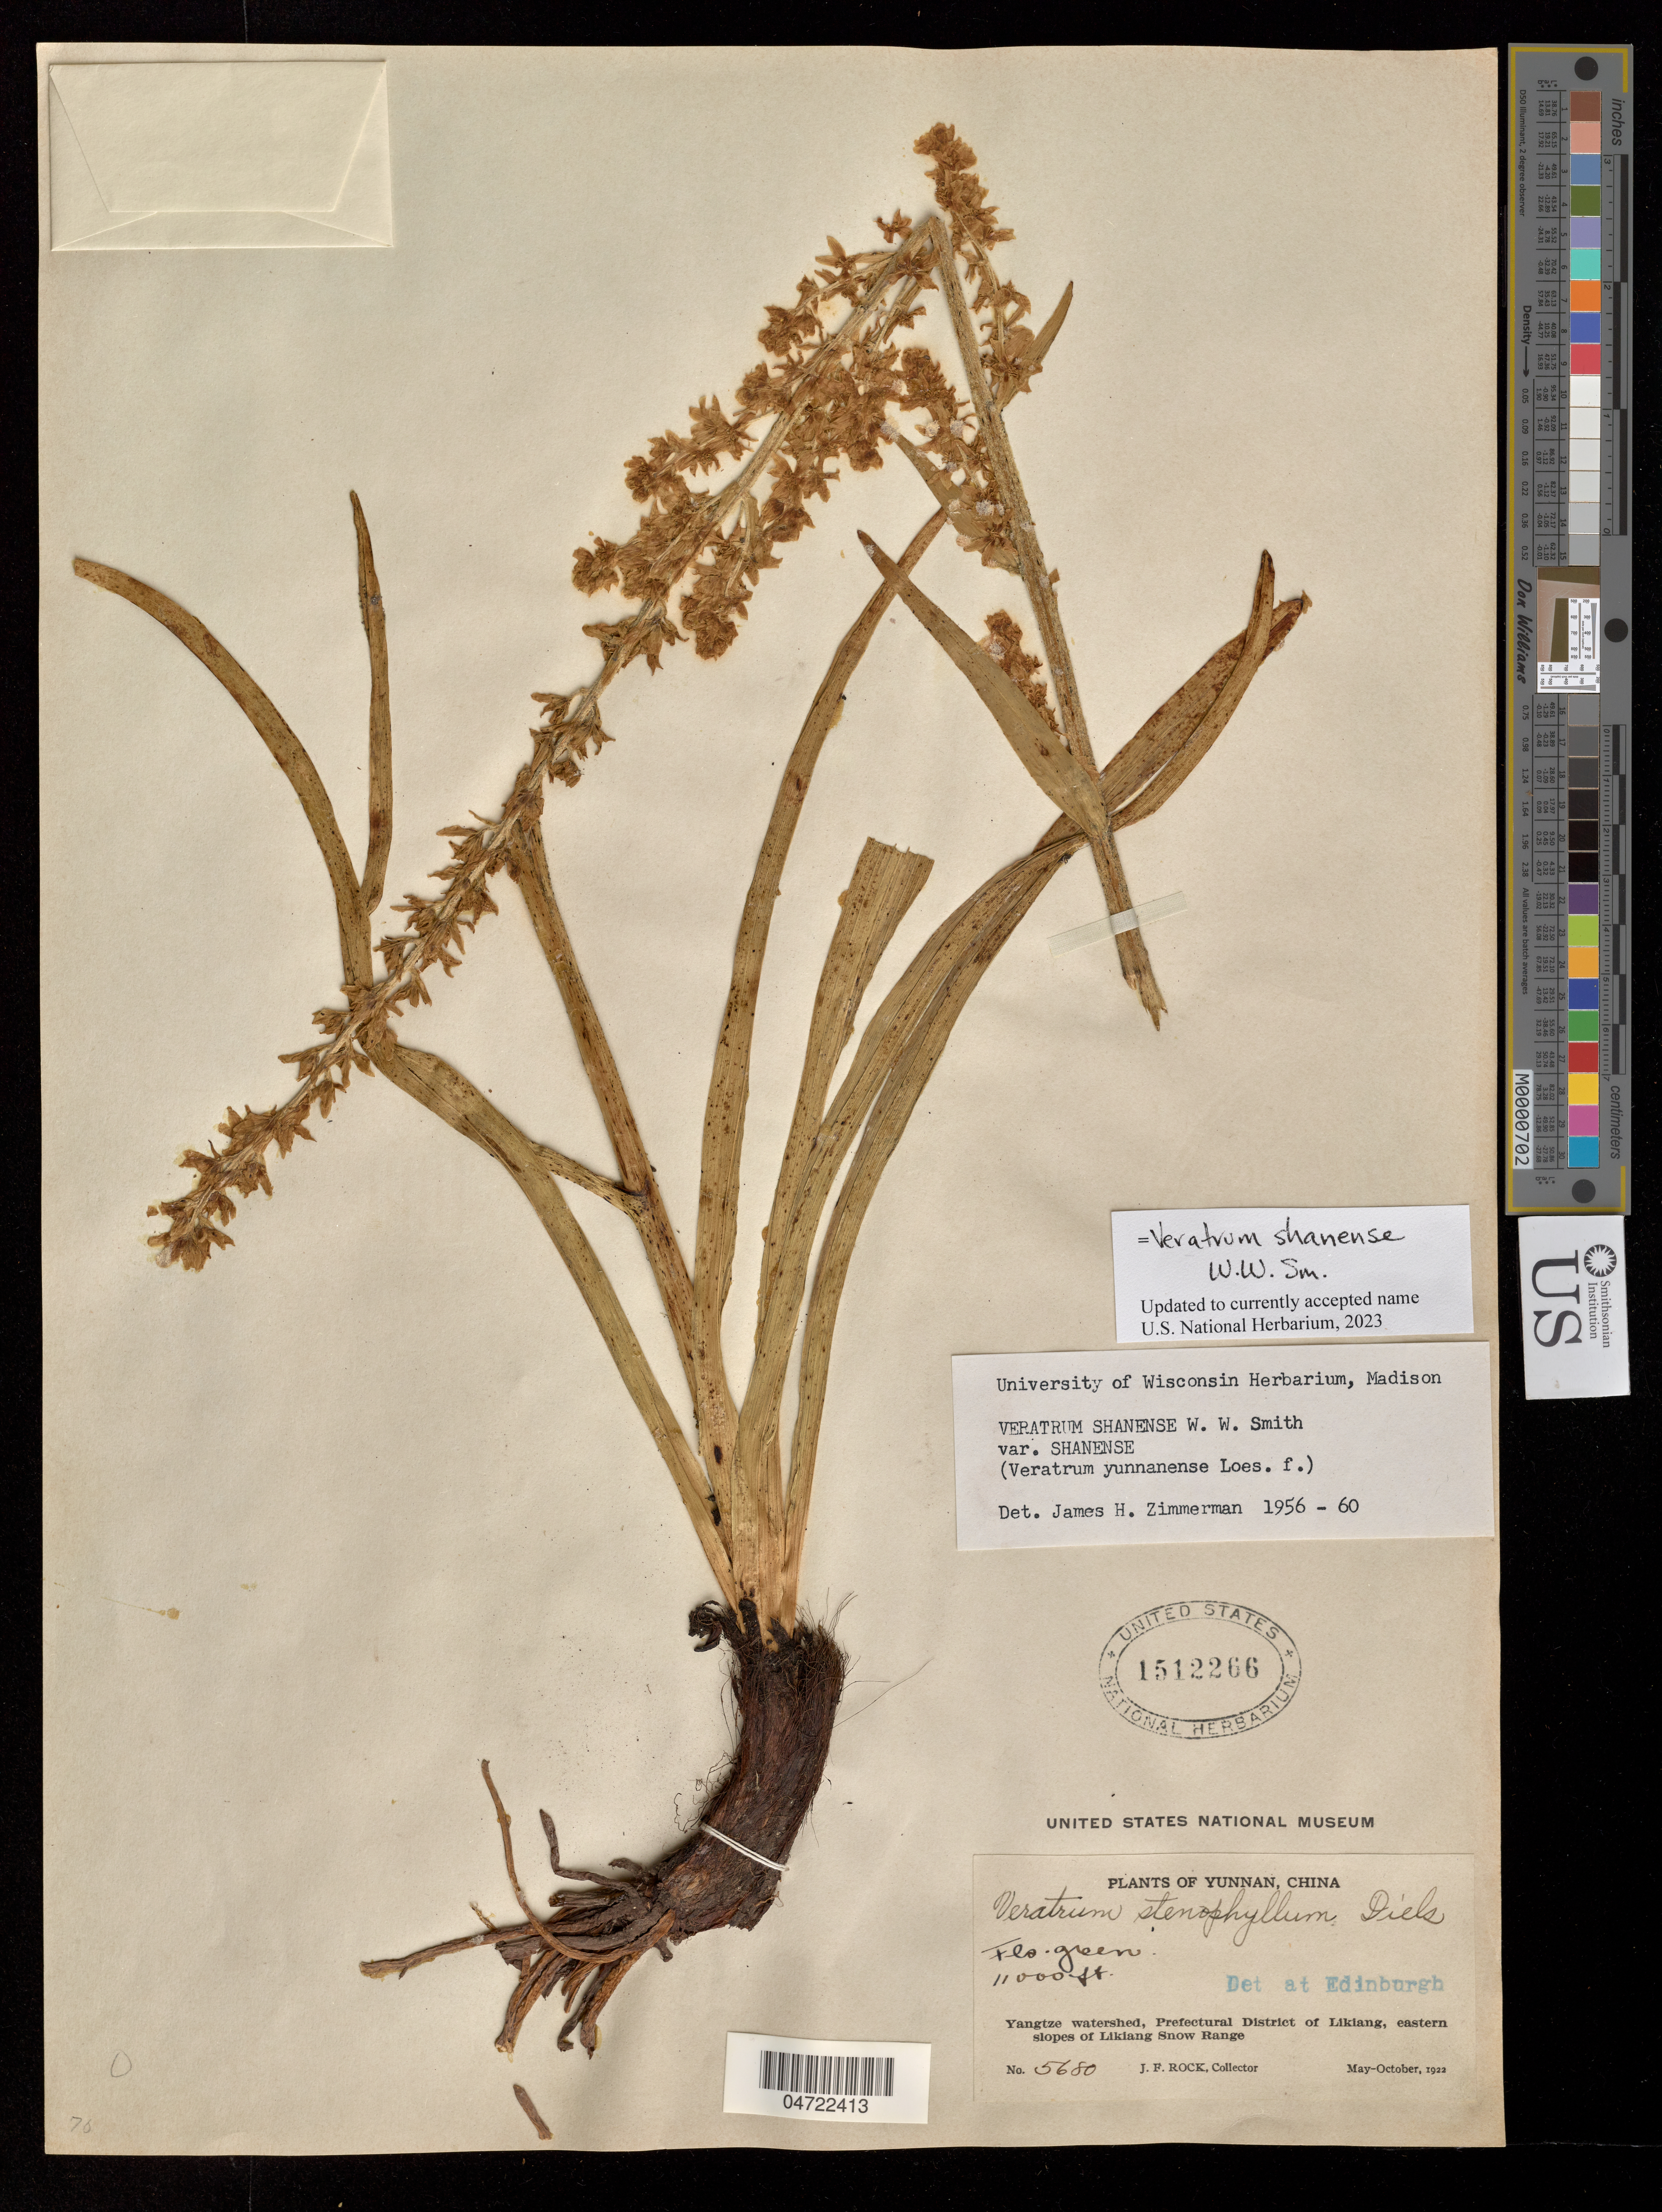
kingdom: Plantae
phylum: Tracheophyta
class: Liliopsida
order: Liliales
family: Melanthiaceae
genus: Veratrum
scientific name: Veratrum shanense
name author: W.W. Sm.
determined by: Zimmerman, James Hall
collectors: J. Rock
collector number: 5680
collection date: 1922-05/1922-10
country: China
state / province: Yunnan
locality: Yangtze watershed, Prefectural District of Likianf, eastern slopes of Likiang Snow Range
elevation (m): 3353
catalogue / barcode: US 1512266